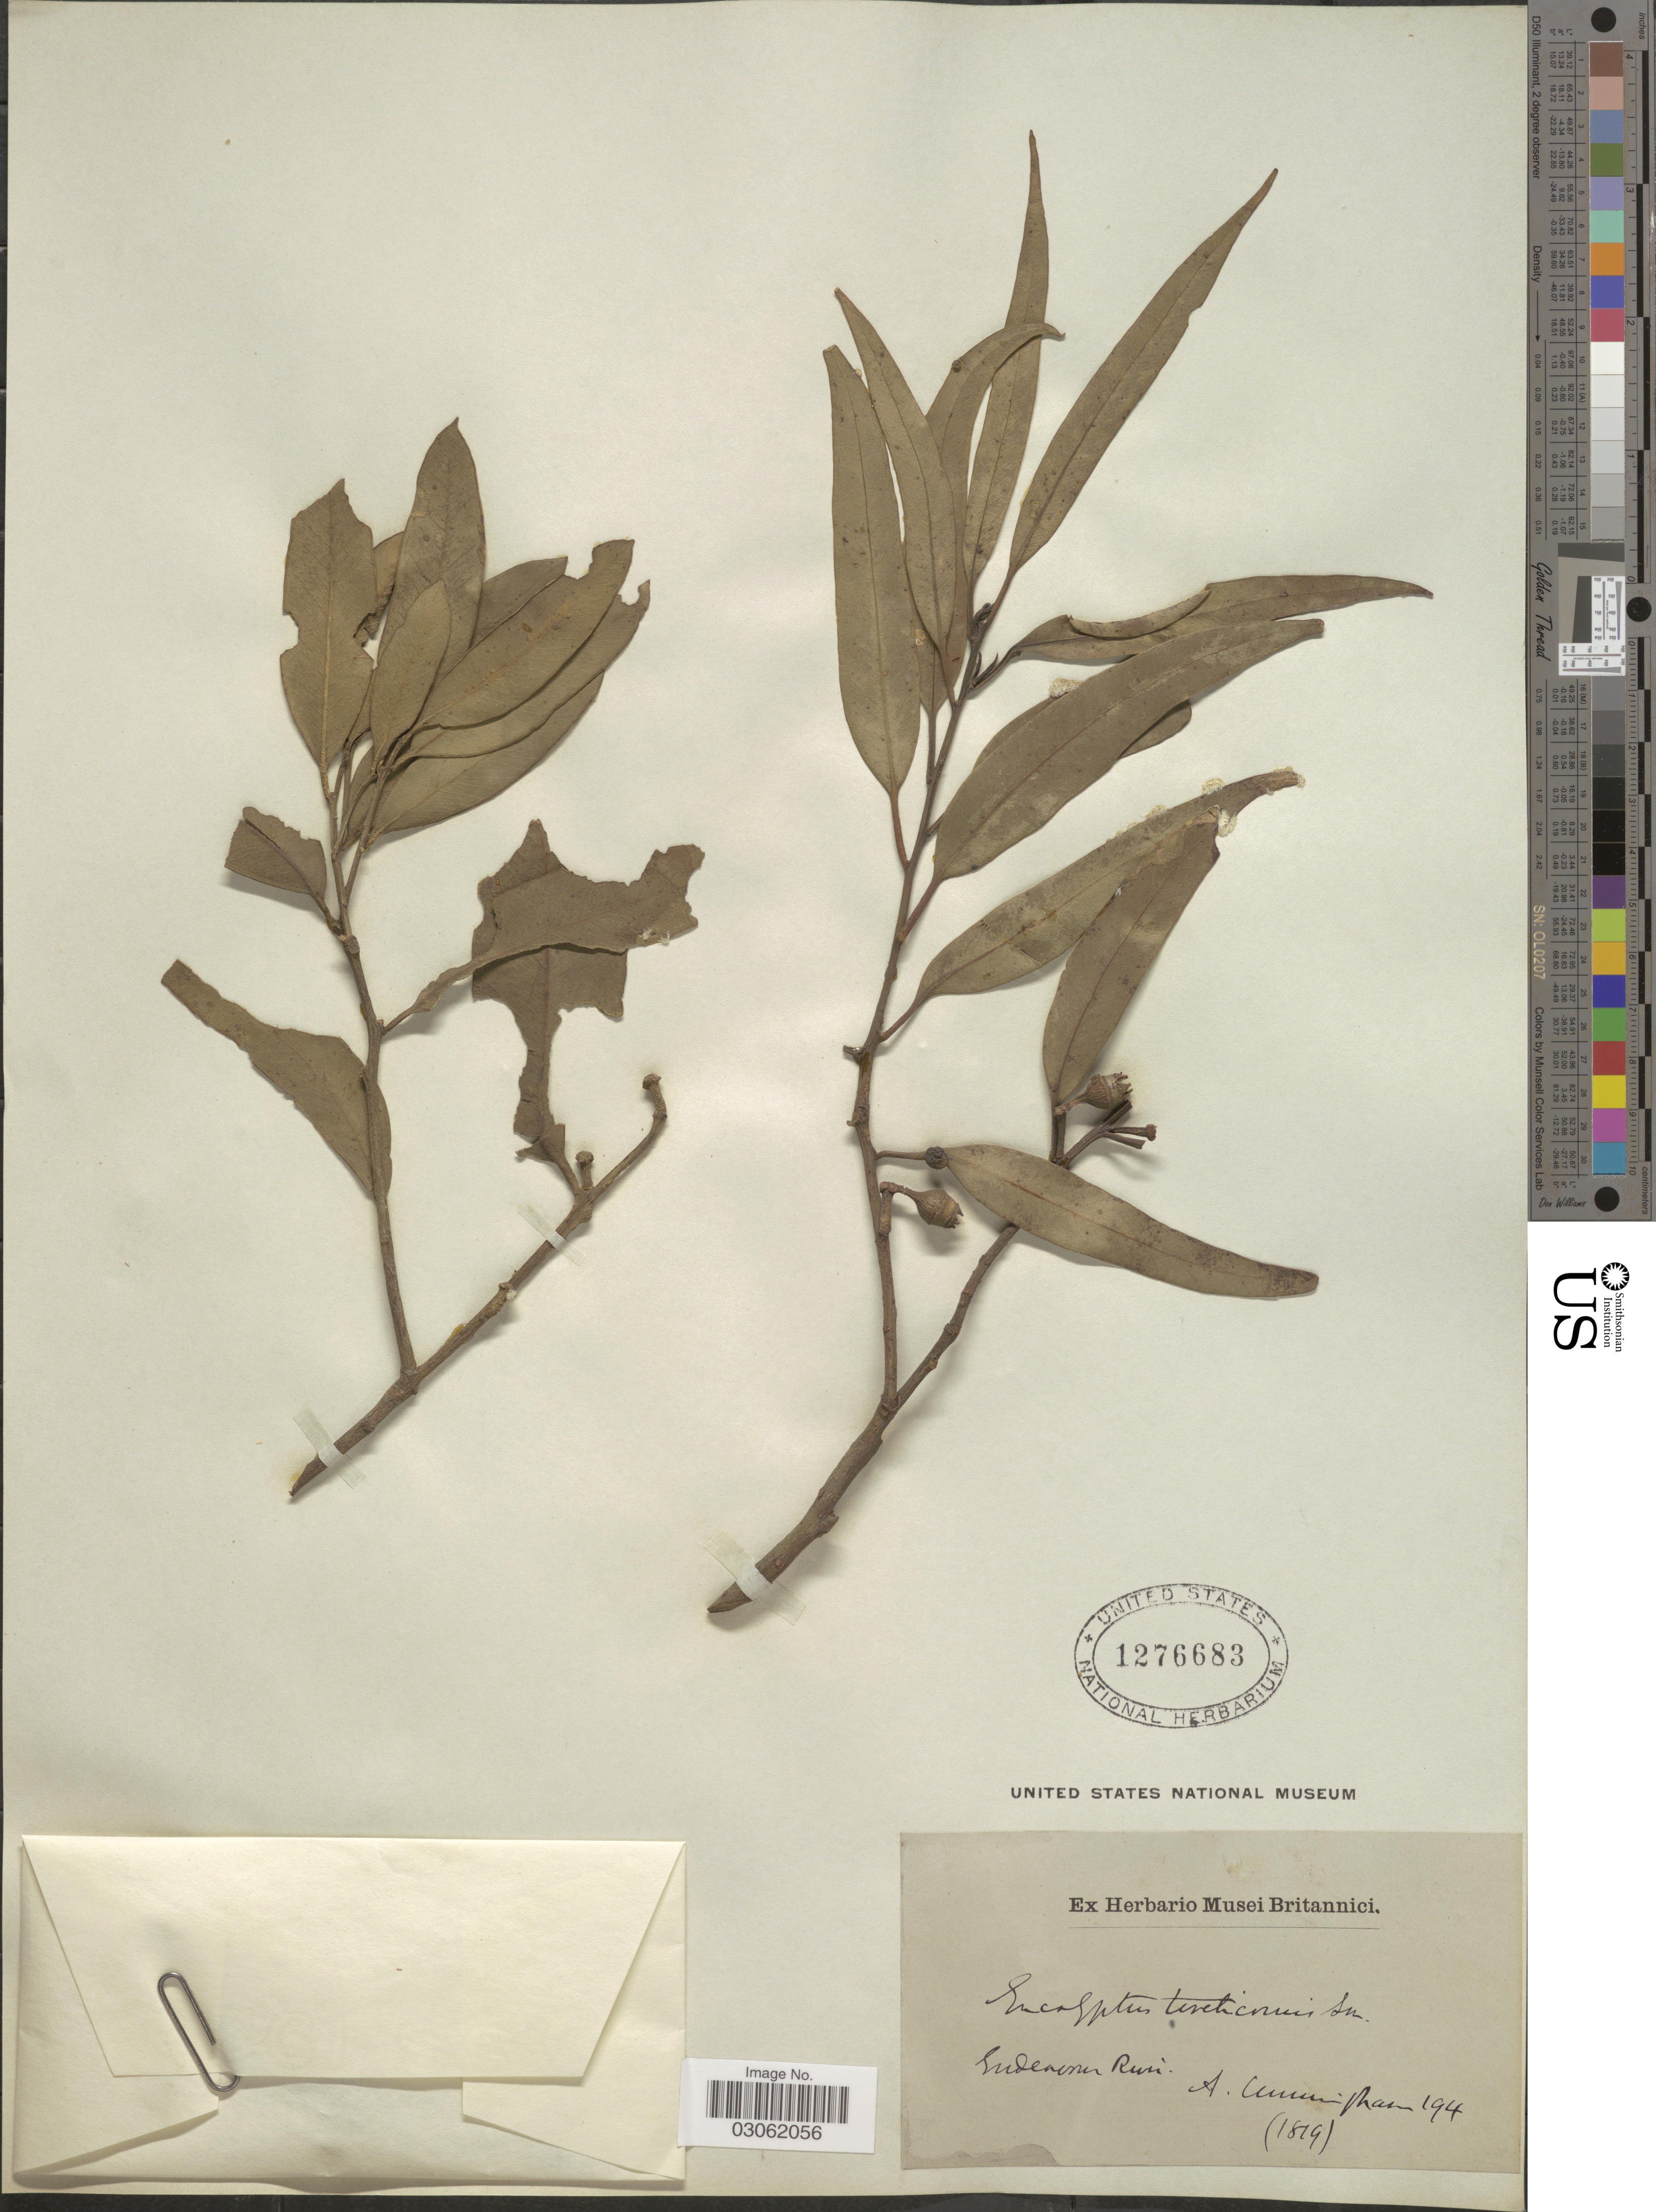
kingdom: Plantae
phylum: Tracheophyta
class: Magnoliopsida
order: Myrtales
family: Myrtaceae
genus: Eucalyptus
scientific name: Eucalyptus tereticornis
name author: Sm.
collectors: A. Cunningham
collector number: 194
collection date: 1819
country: Australia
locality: Endeavour River.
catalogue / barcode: US 1276683